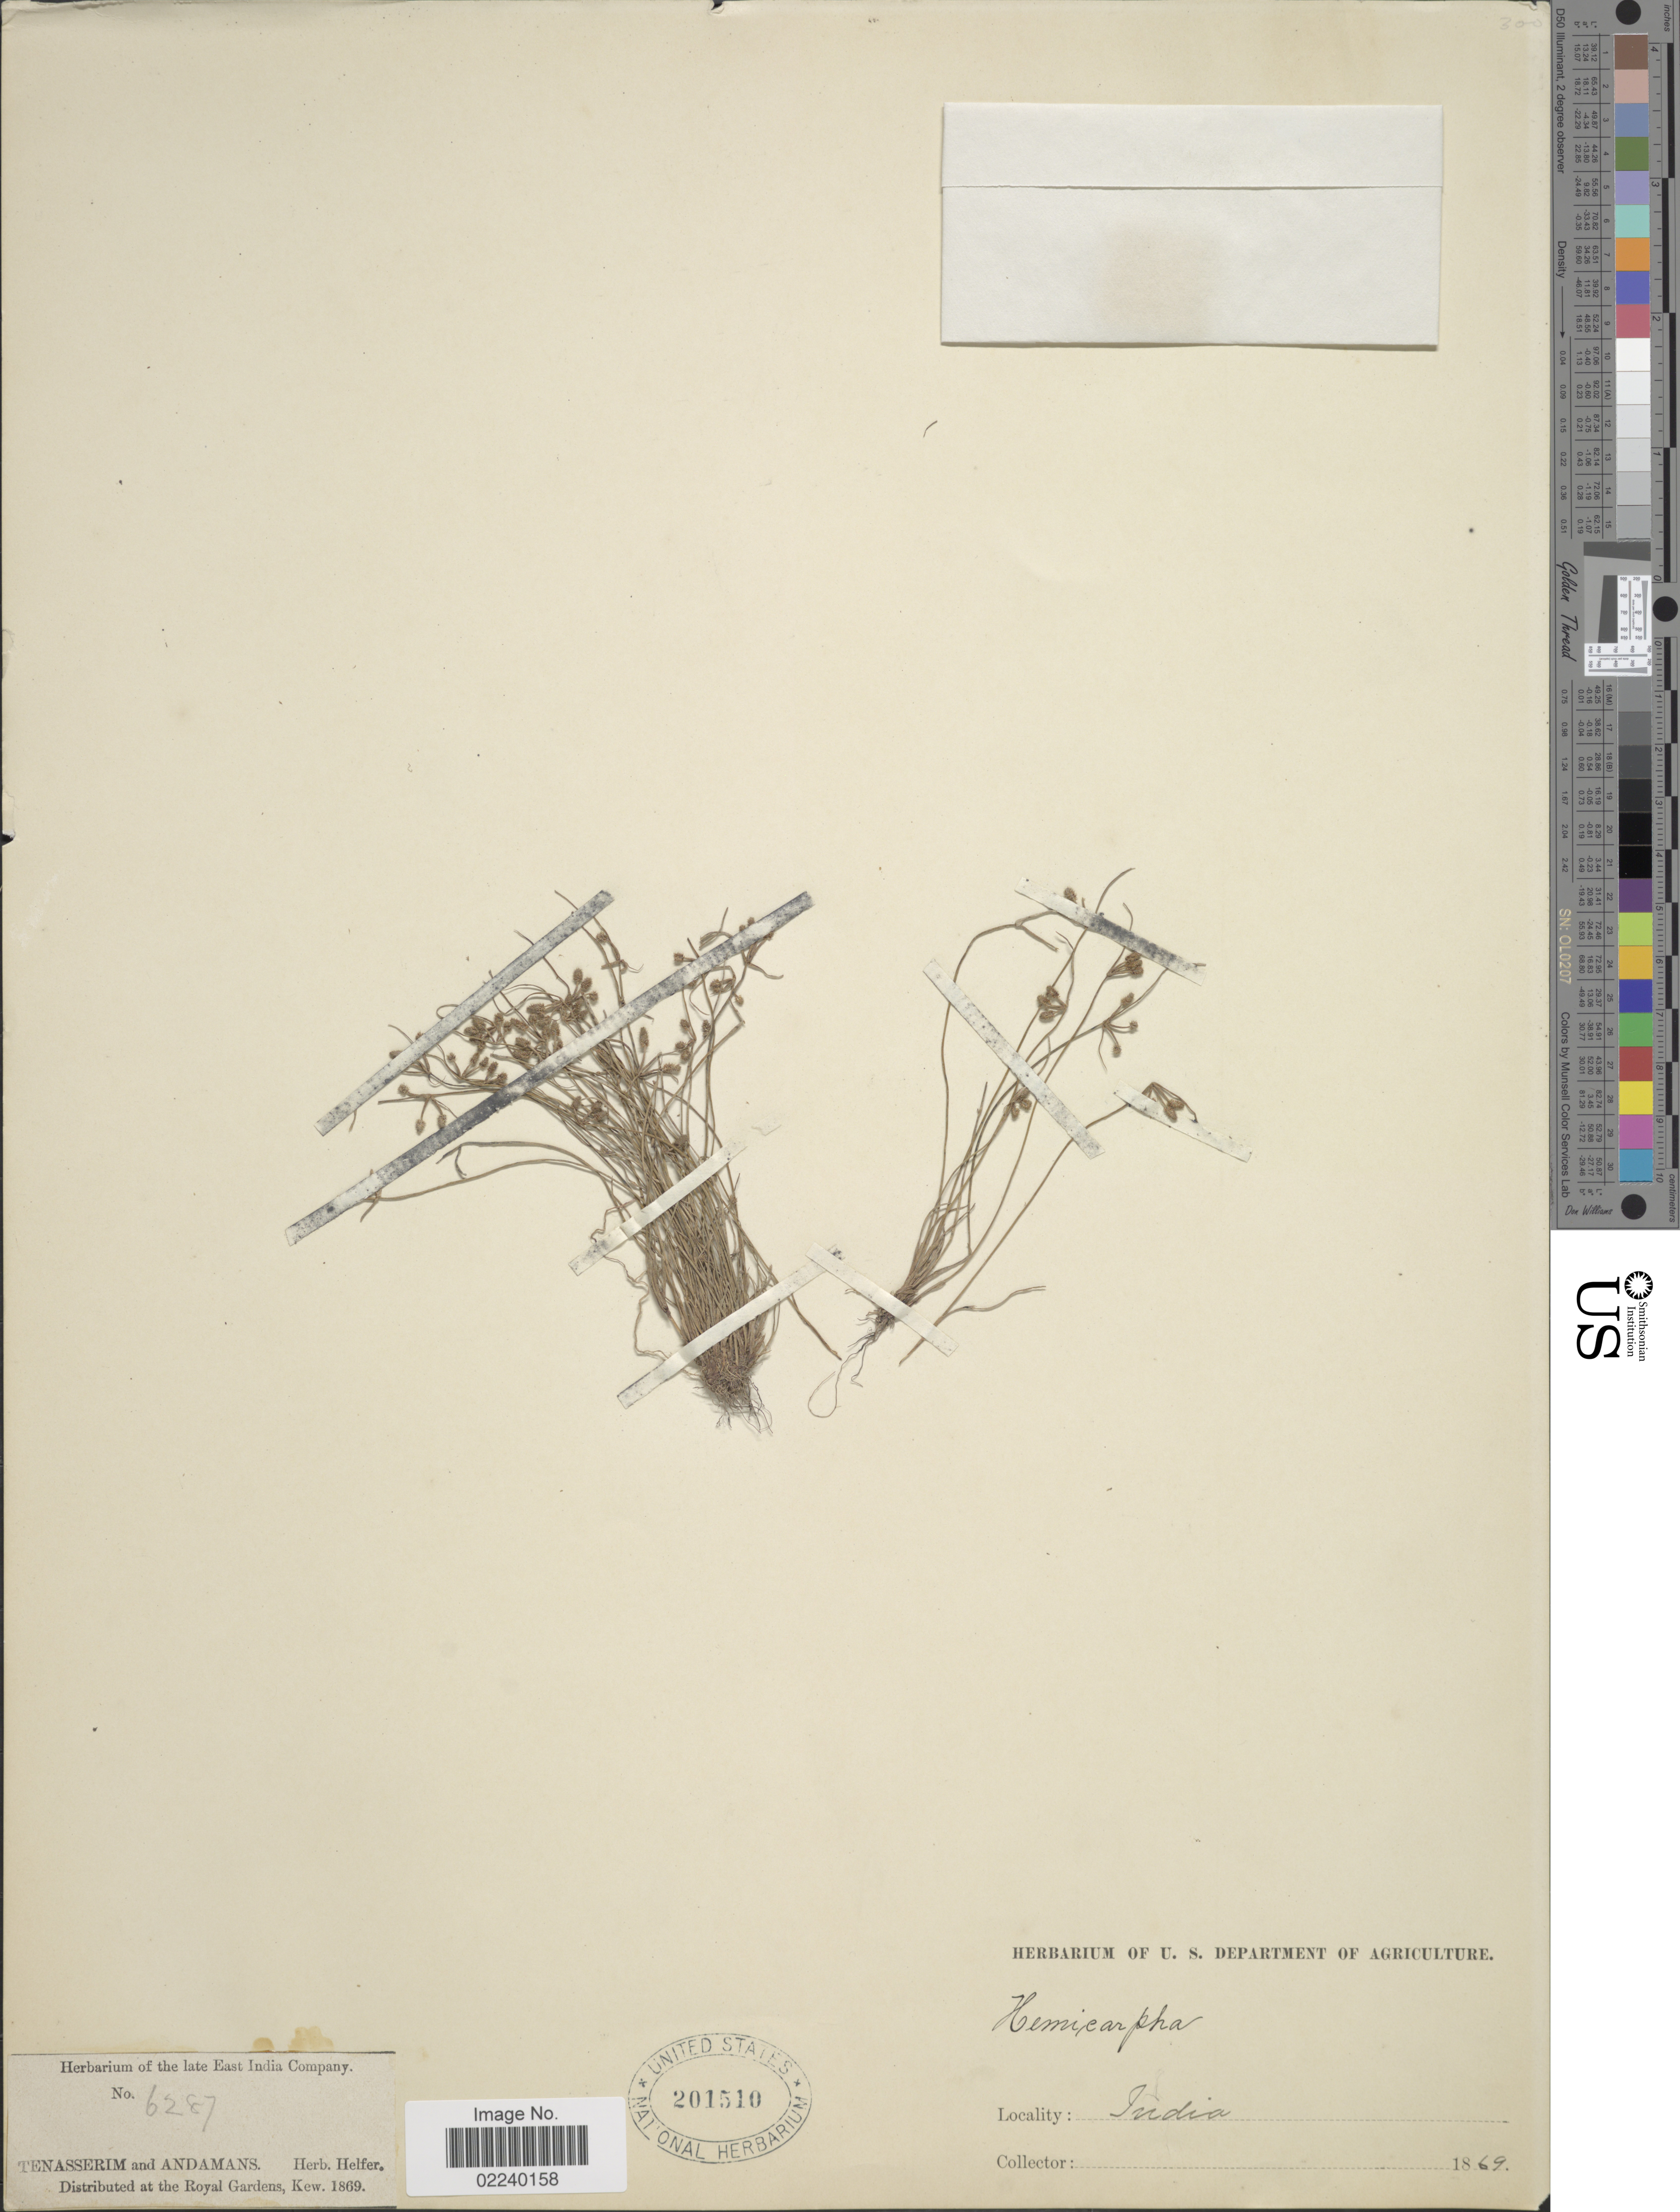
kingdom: Plantae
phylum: Tracheophyta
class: Liliopsida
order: Poales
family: Cyperaceae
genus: Cyperus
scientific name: Cyperus neochinensis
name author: (Tang & F.T. Wang) Bauters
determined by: Strong, M. T., (US), Smithsonian Institution - National Museum of Natural History (UNITED STATES)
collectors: Ex herb. Helfer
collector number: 6287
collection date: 1869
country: India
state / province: Andaman and Nicobar Islands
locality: Tenasserim and Andamans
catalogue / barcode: US 201510